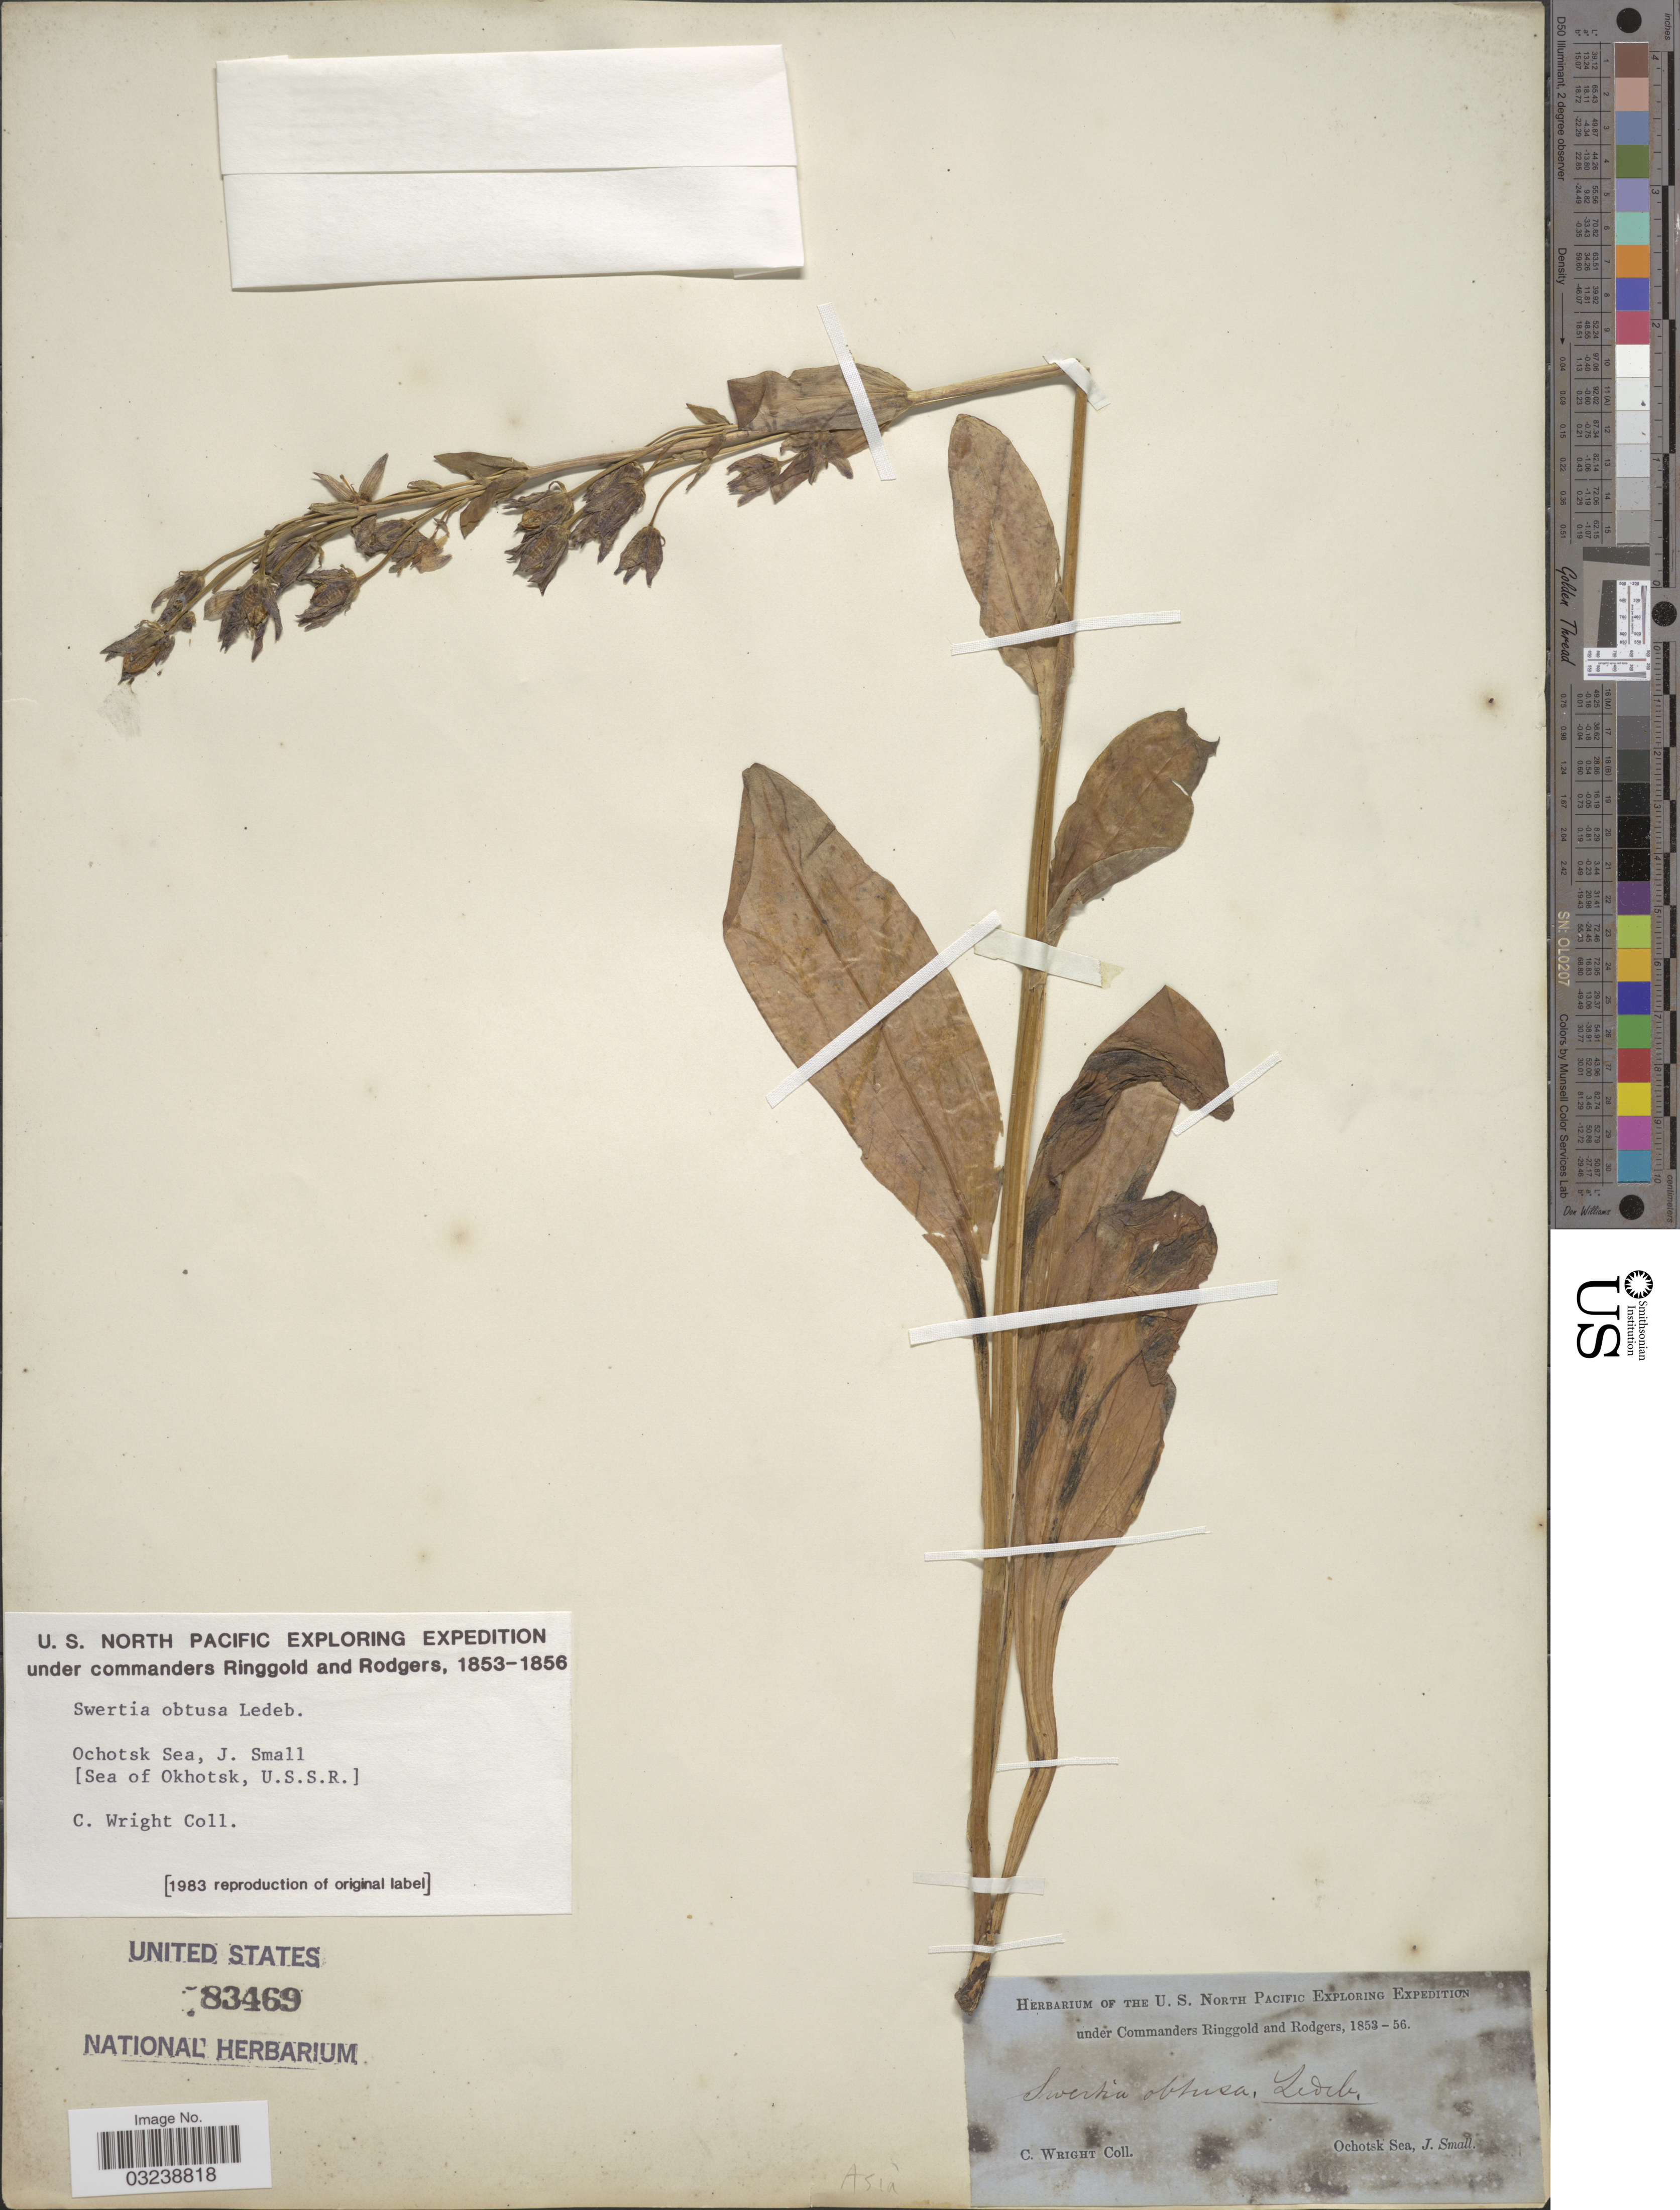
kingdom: Plantae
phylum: Tracheophyta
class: Magnoliopsida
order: Gentianales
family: Gentianaceae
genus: Swertia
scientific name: Swertia obtusa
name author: Ledeb.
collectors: C. Wright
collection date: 1853/1856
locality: Ochotsk Sea.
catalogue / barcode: US 83469